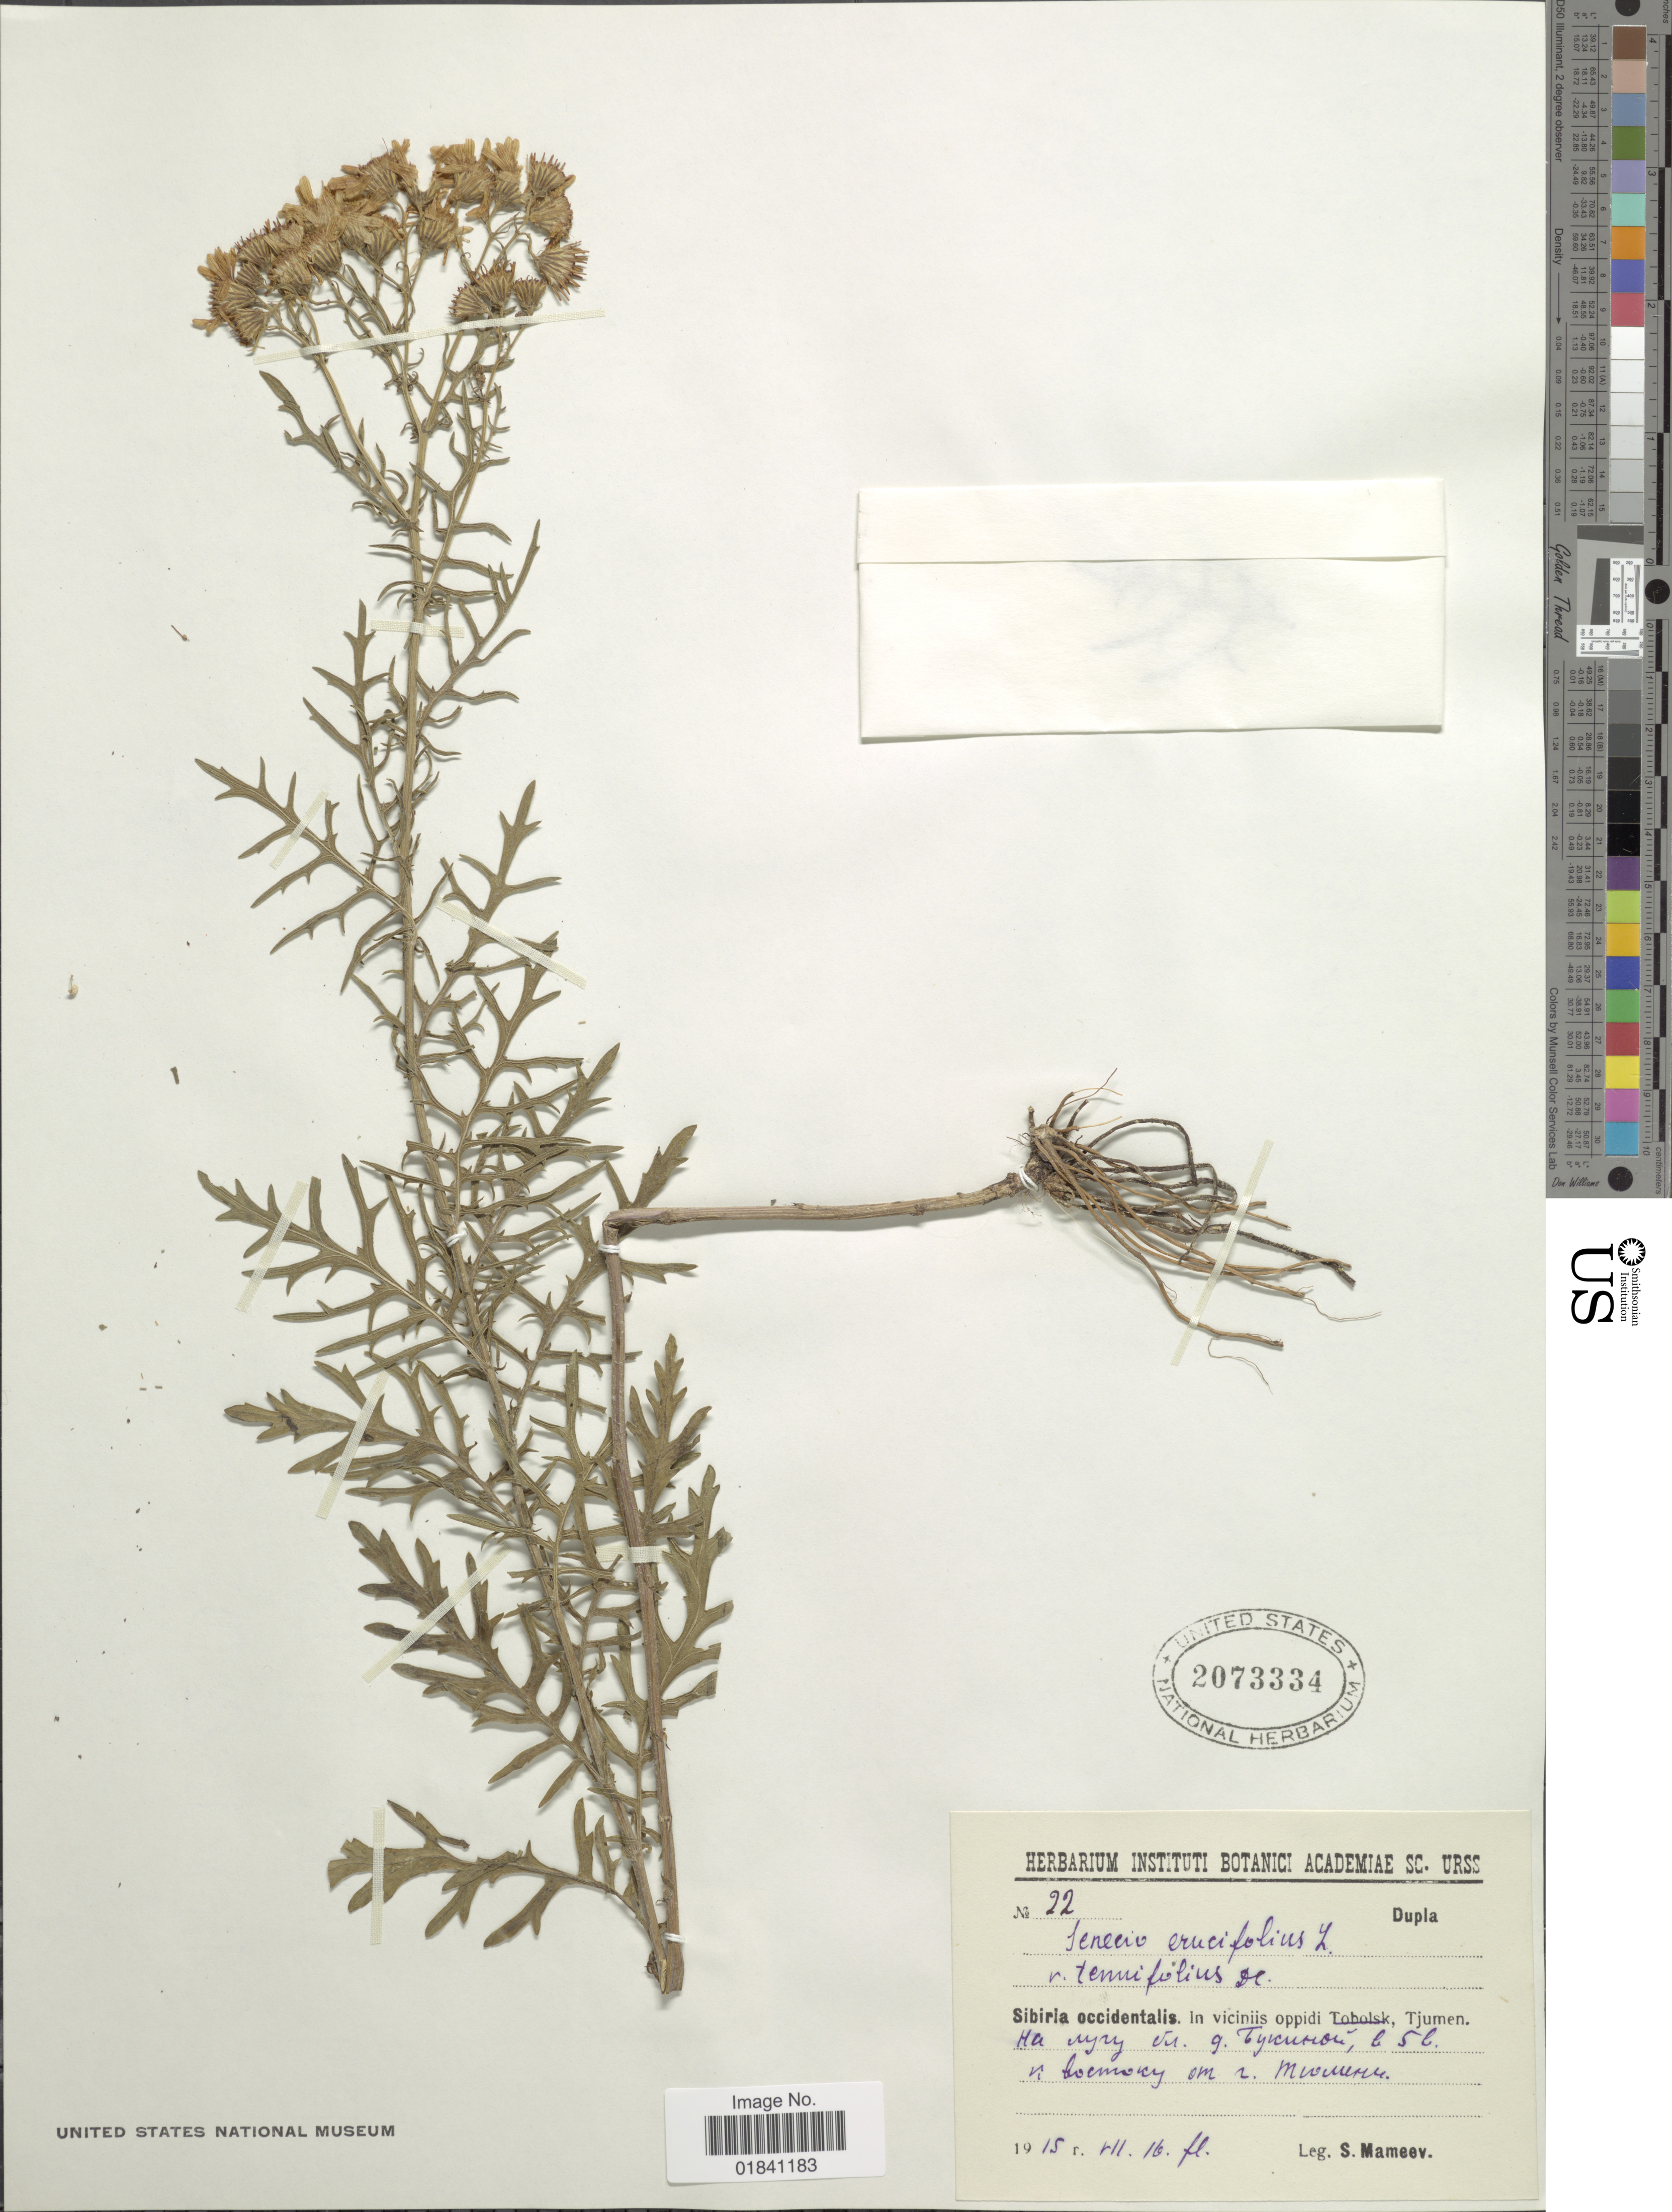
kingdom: Plantae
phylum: Tracheophyta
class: Magnoliopsida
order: Asterales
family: Asteraceae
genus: Senecio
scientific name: Senecio erucifolius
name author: L.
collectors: S. Mameev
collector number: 22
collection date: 1915-07-16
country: Russian Federation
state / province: Tyumen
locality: Sibiria occidentalis. In viciniis oppidi, Tyumen. Near village Bukina, 5.3 km E of Tyumen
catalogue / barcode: US 2073334